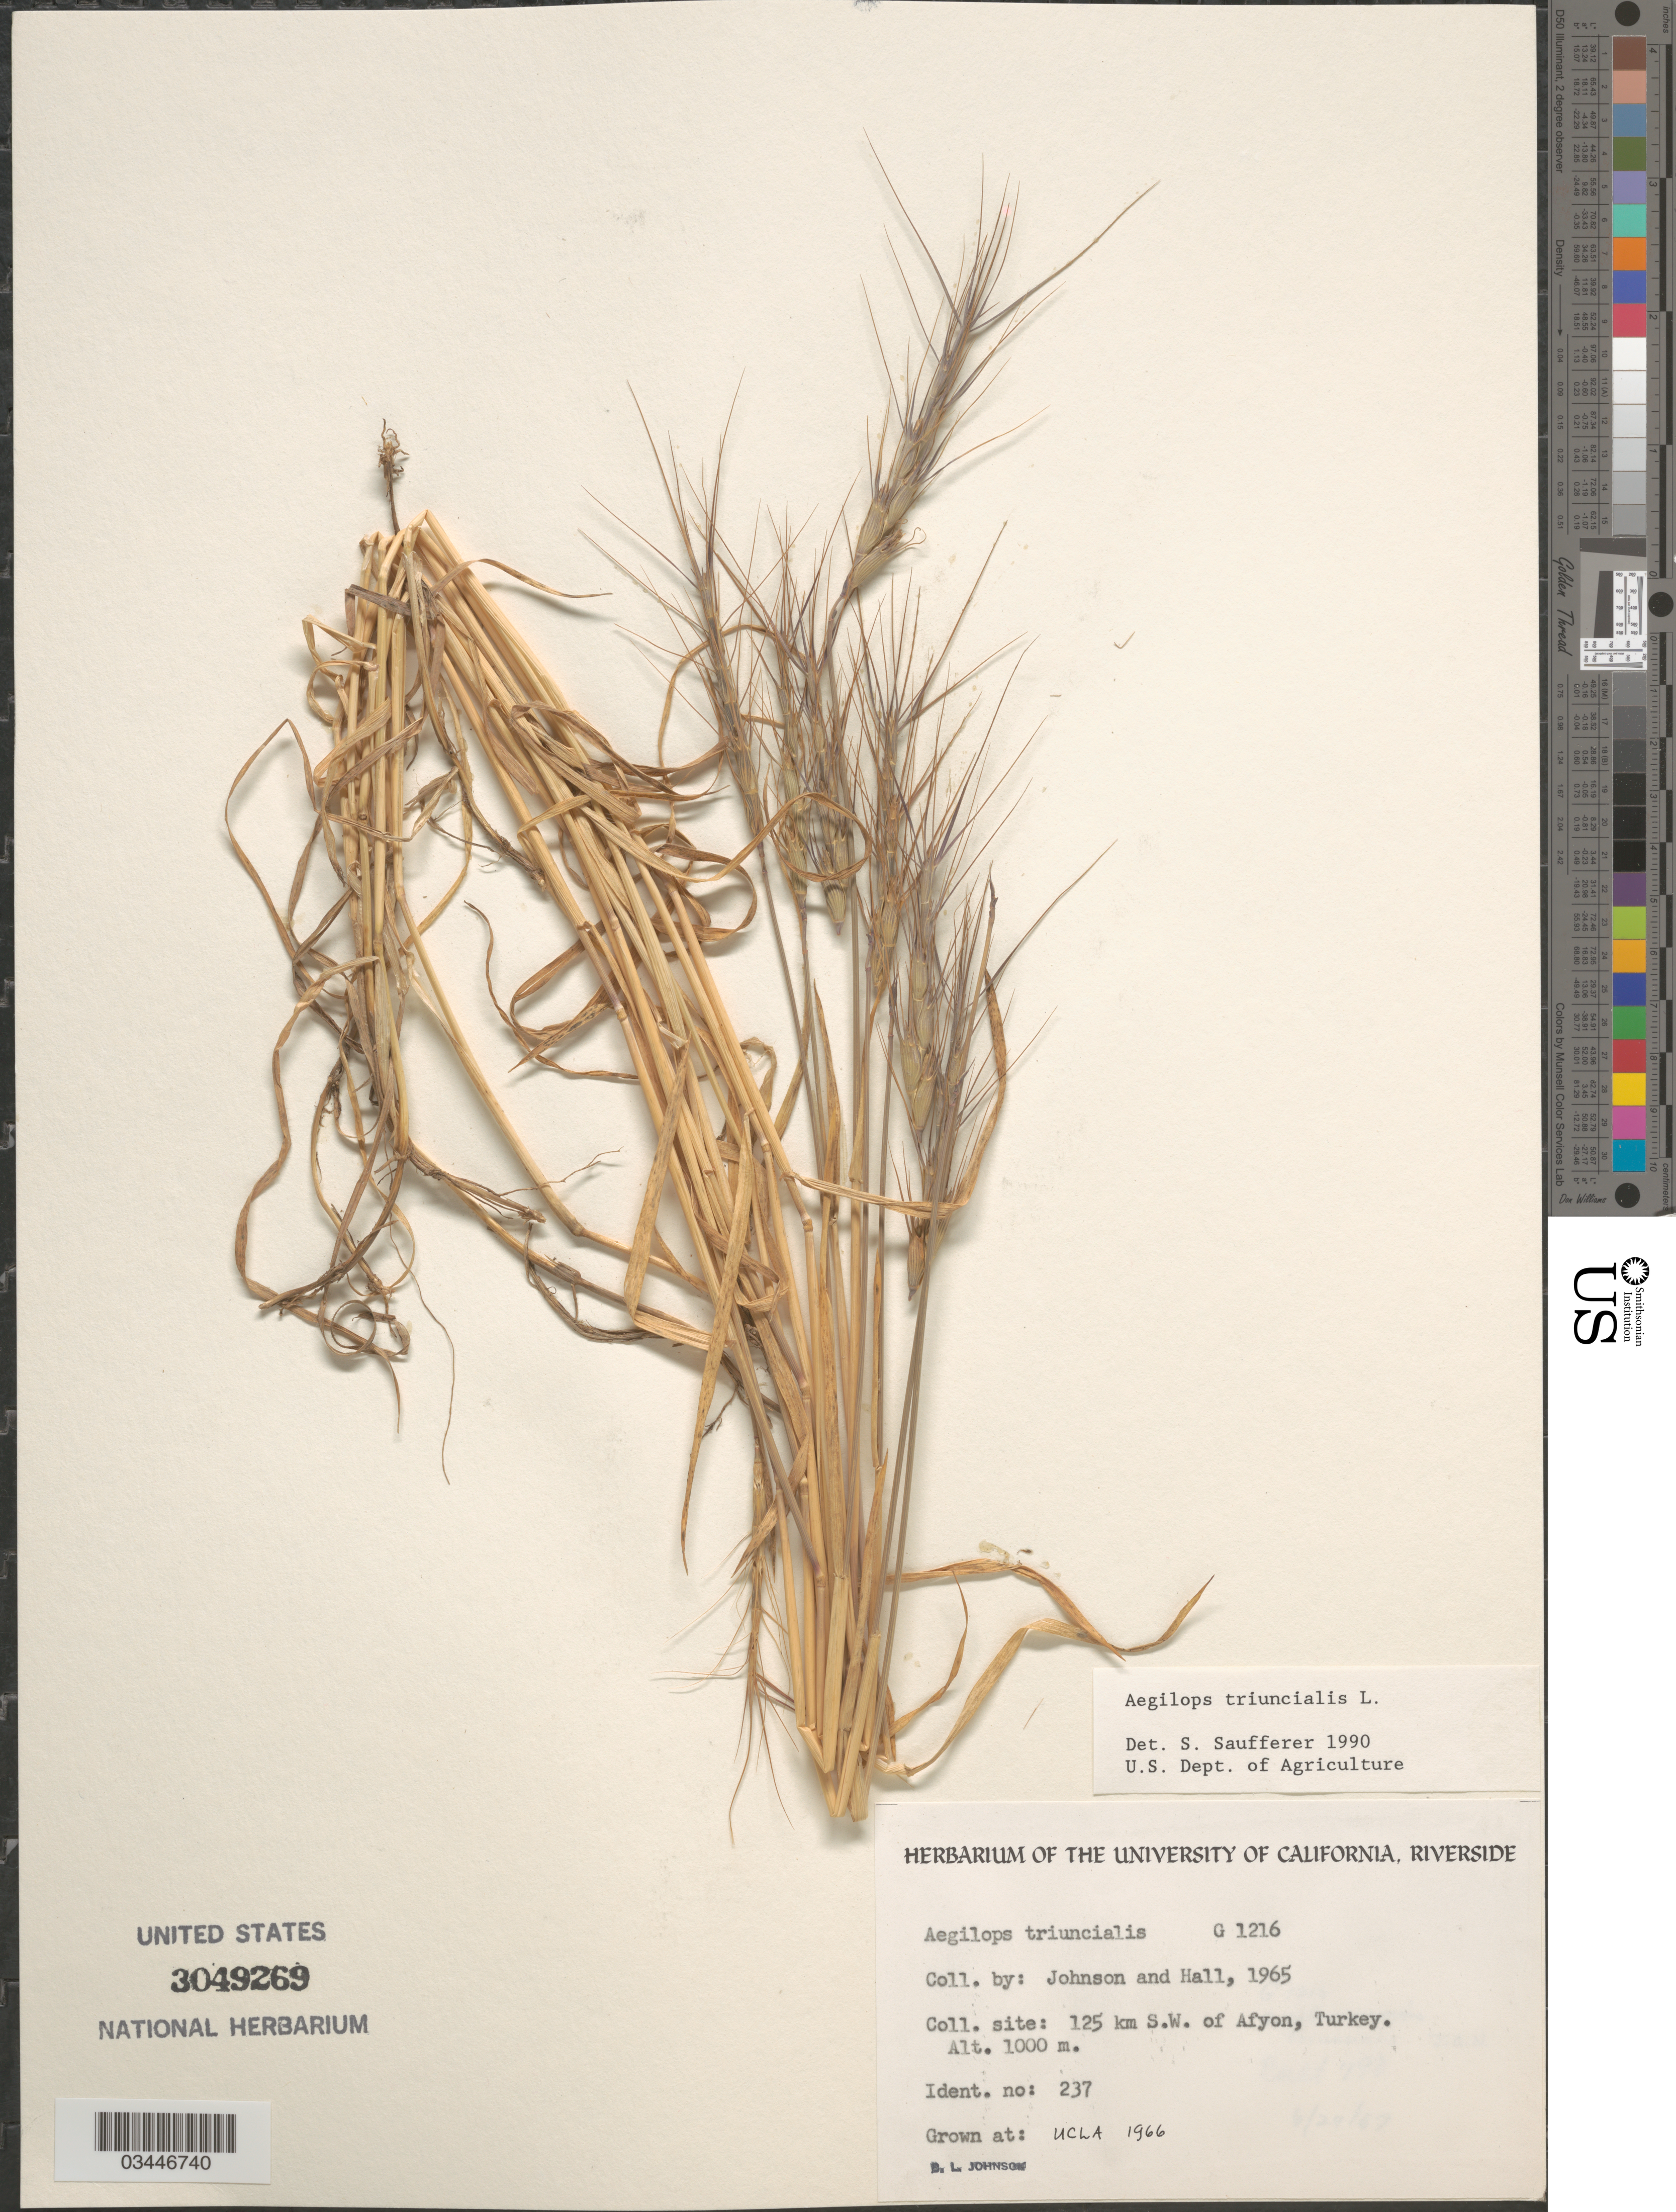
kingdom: Plantae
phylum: Tracheophyta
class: Liliopsida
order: Poales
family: Poaceae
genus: Aegilops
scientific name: Aegilops triuncialis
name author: L.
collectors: B. Johnson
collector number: G1216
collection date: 1966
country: United States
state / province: California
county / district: Los Angeles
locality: UCLA.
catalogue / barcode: US 3049269